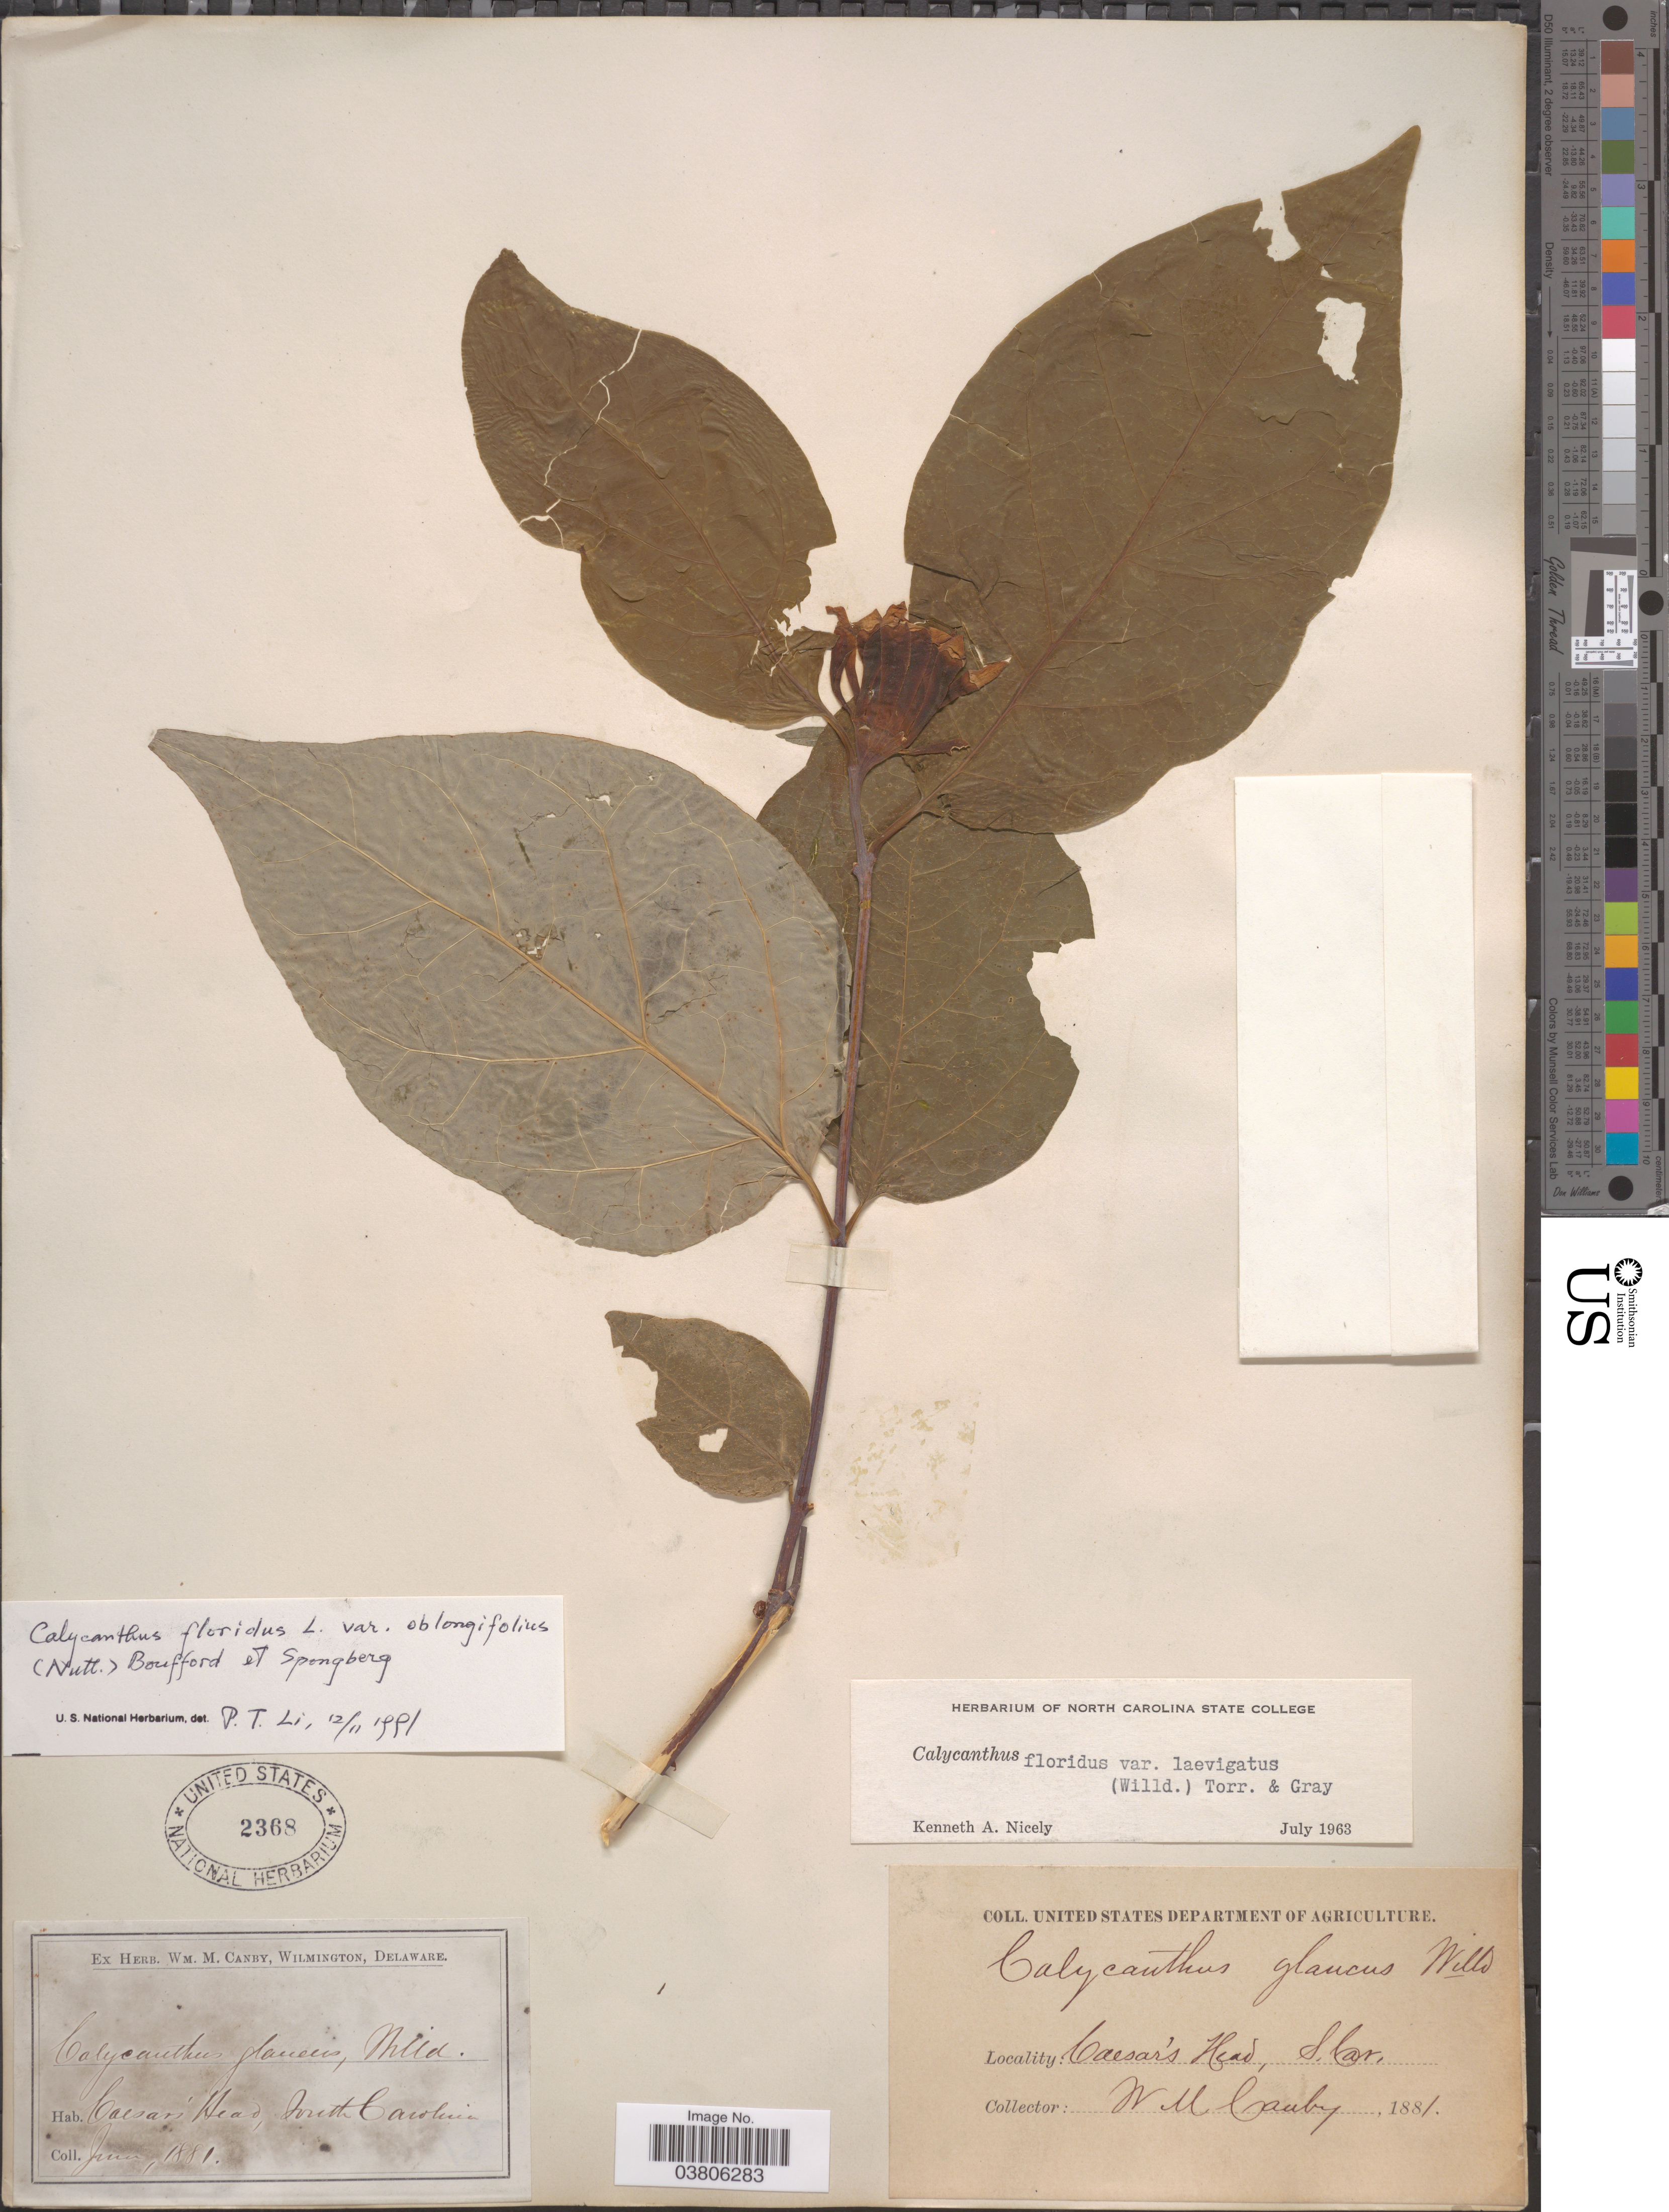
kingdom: Plantae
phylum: Tracheophyta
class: Magnoliopsida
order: Laurales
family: Calycanthaceae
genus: Calycanthus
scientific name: Calycanthus floridus var. laevigatus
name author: (Willd.) Torr. & A. Gray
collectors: W. Canby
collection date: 1881-06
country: United States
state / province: South Carolina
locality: Caesar's Head.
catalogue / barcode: US 2368